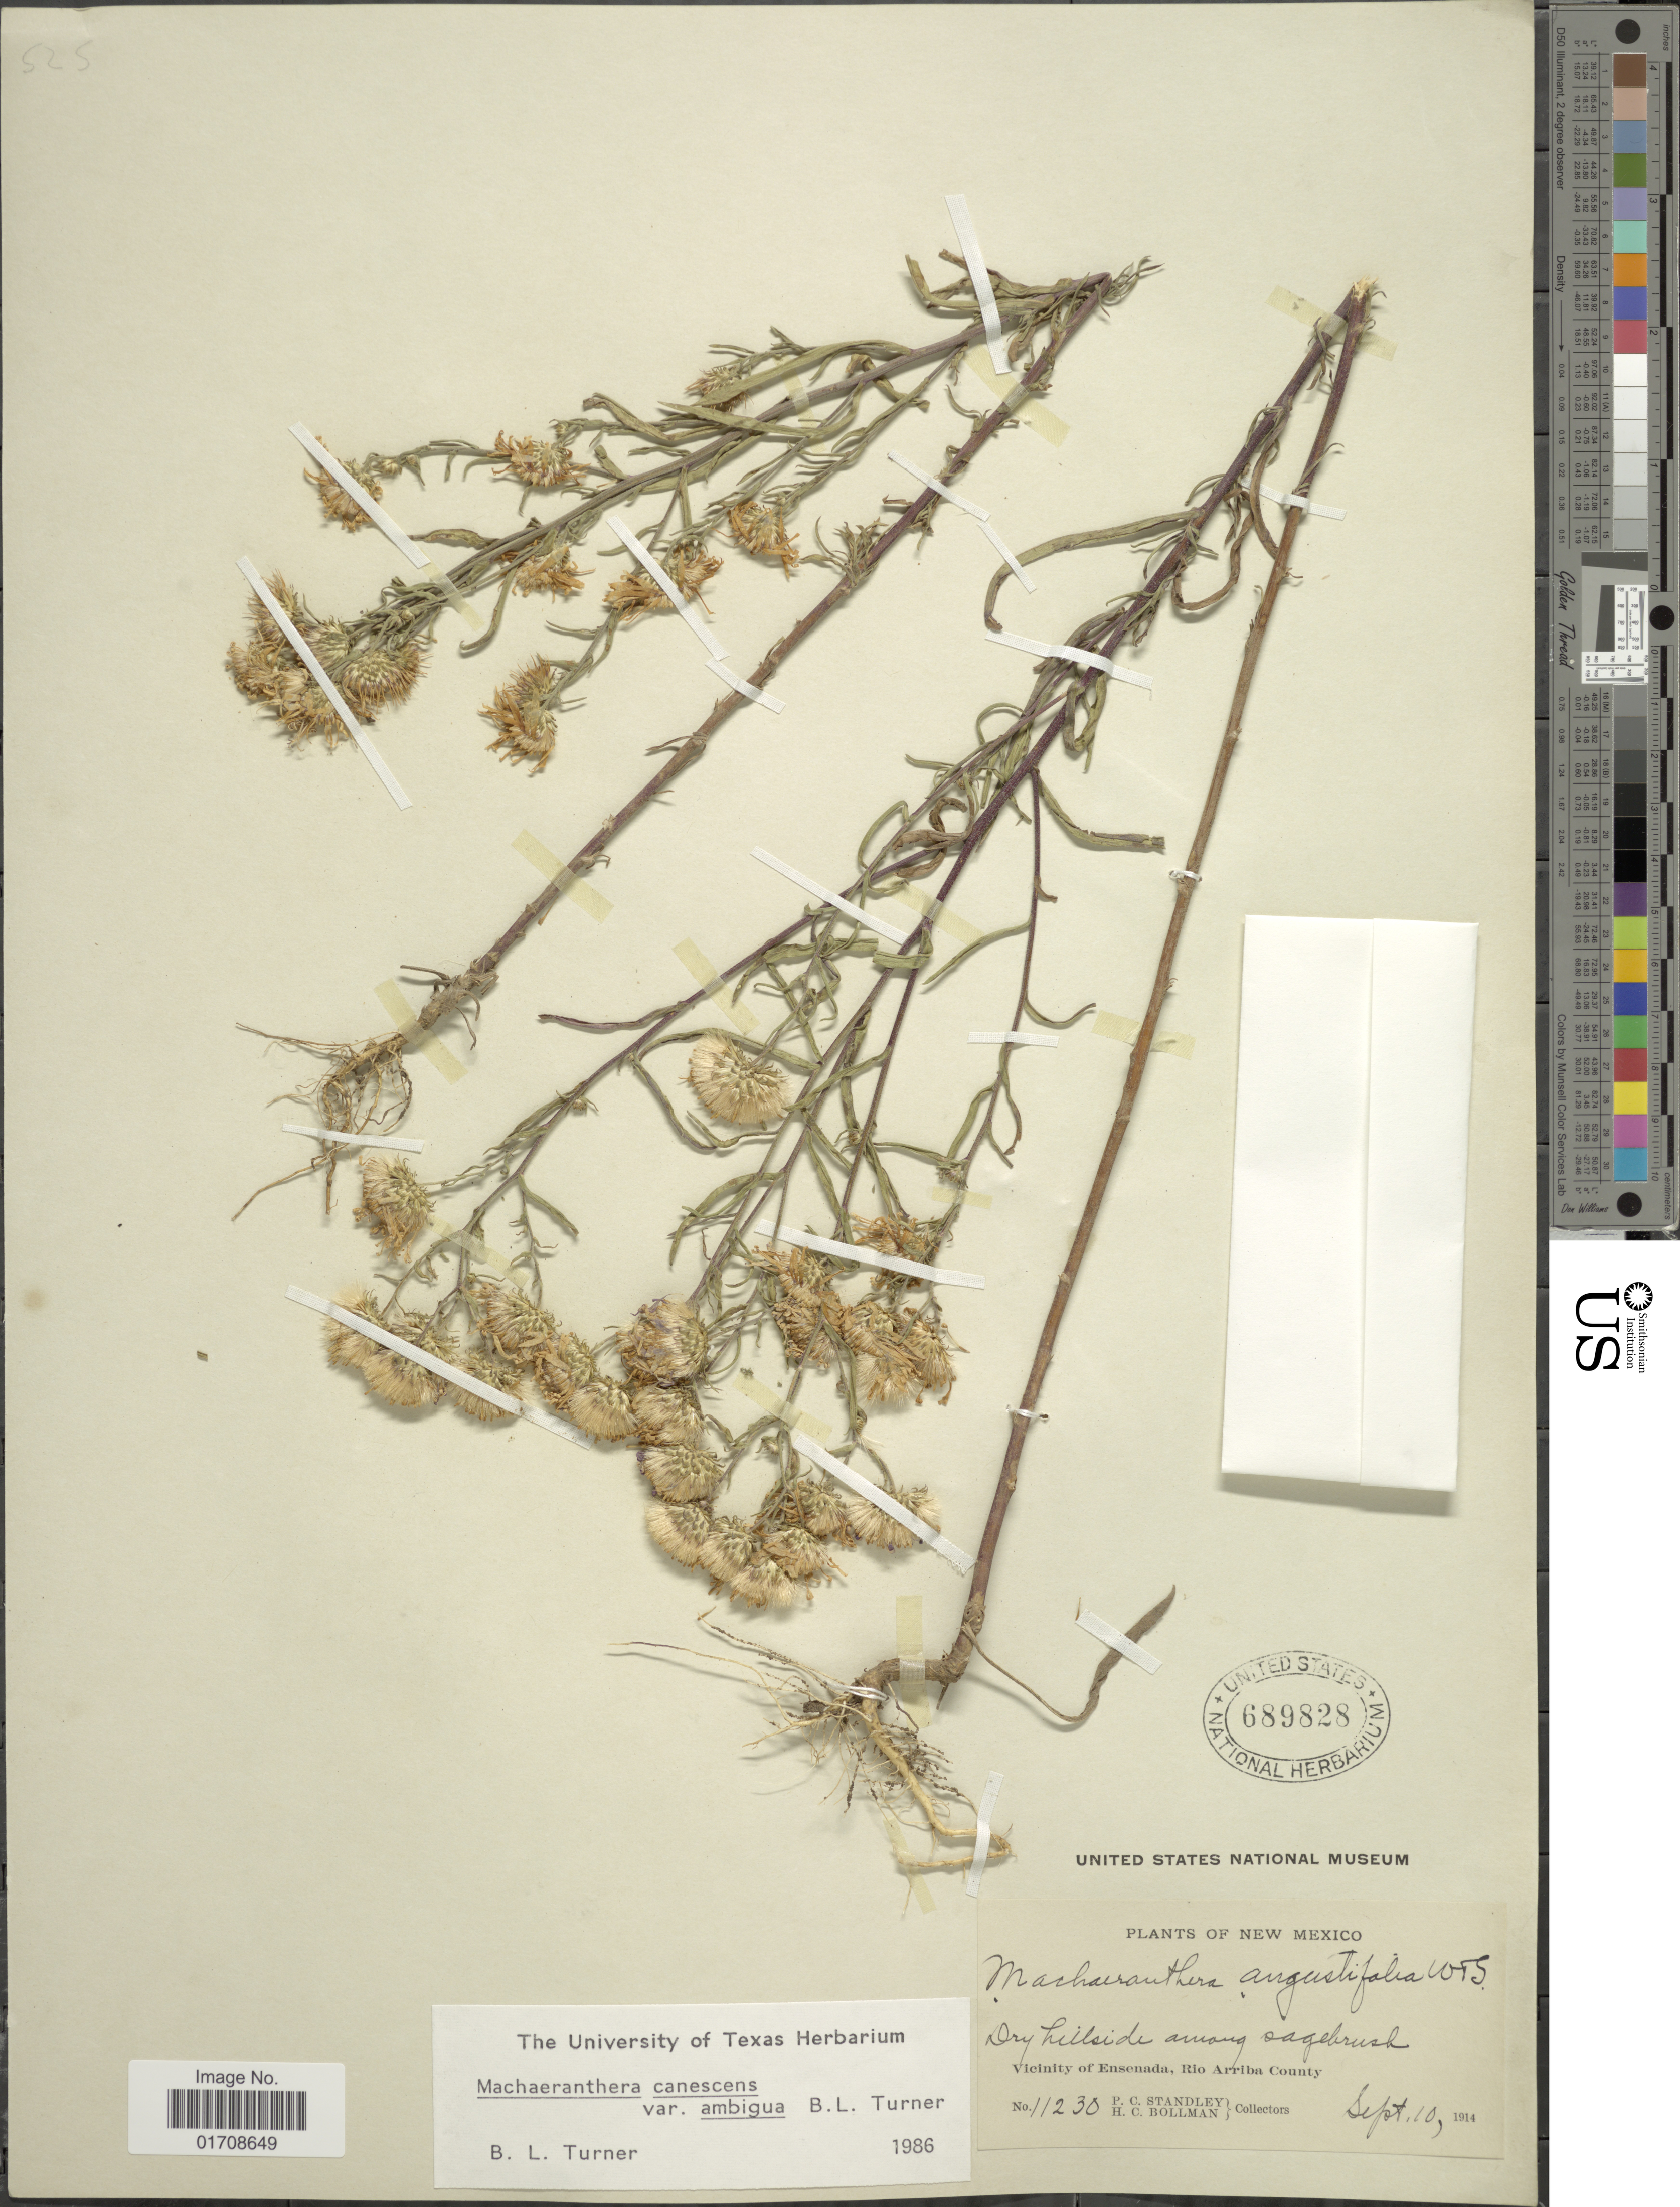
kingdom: Plantae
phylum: Tracheophyta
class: Magnoliopsida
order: Asterales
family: Asteraceae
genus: Machaeranthera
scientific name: Machaeranthera canescens var. ambigua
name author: (B.L. Turner) B.L. Turner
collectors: P. C. Standley & H. C. Bollman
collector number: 11230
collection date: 1914-09-10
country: United States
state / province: New Mexico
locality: Vicinity of Ensenada, Rio Arriba County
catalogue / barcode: US 689828